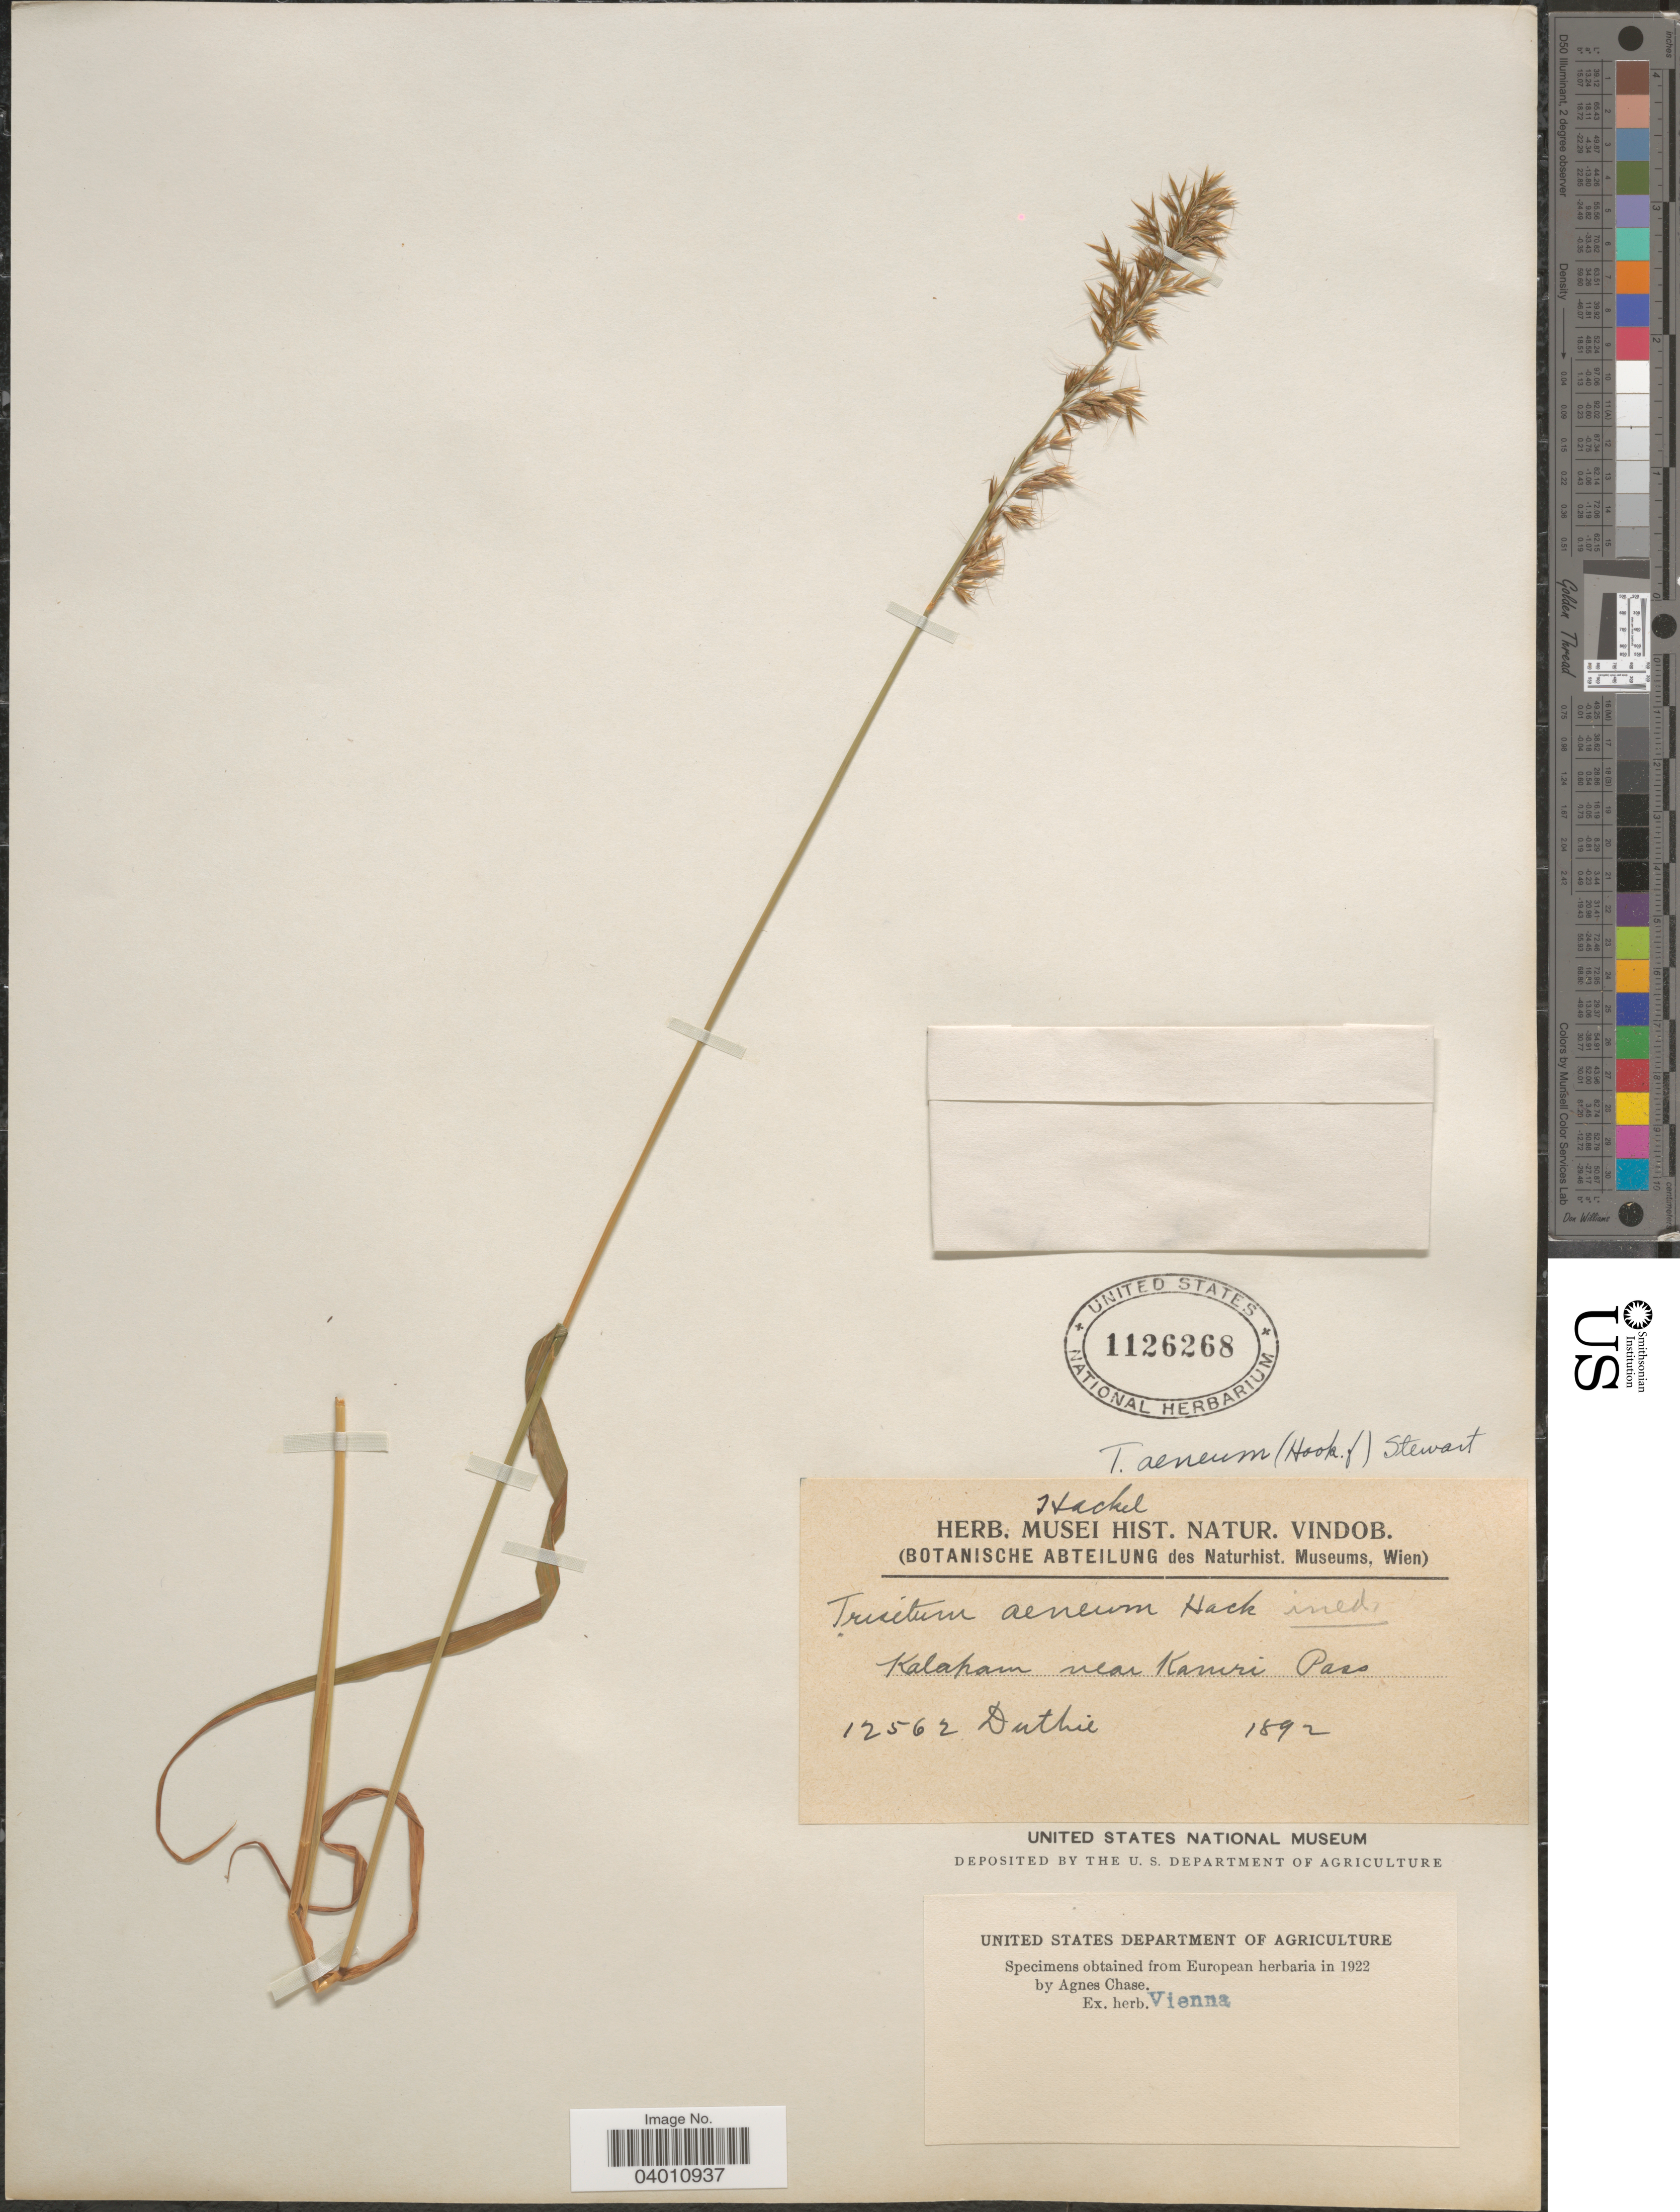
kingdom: Plantae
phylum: Tracheophyta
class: Liliopsida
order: Poales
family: Poaceae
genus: Sibirotrisetum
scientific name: Sibirotrisetum aeneum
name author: (Hook. f.) Barberá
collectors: Duthie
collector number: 12562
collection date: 1892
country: Pakistan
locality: Kalapam near Kamri Pass.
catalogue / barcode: US 1126268